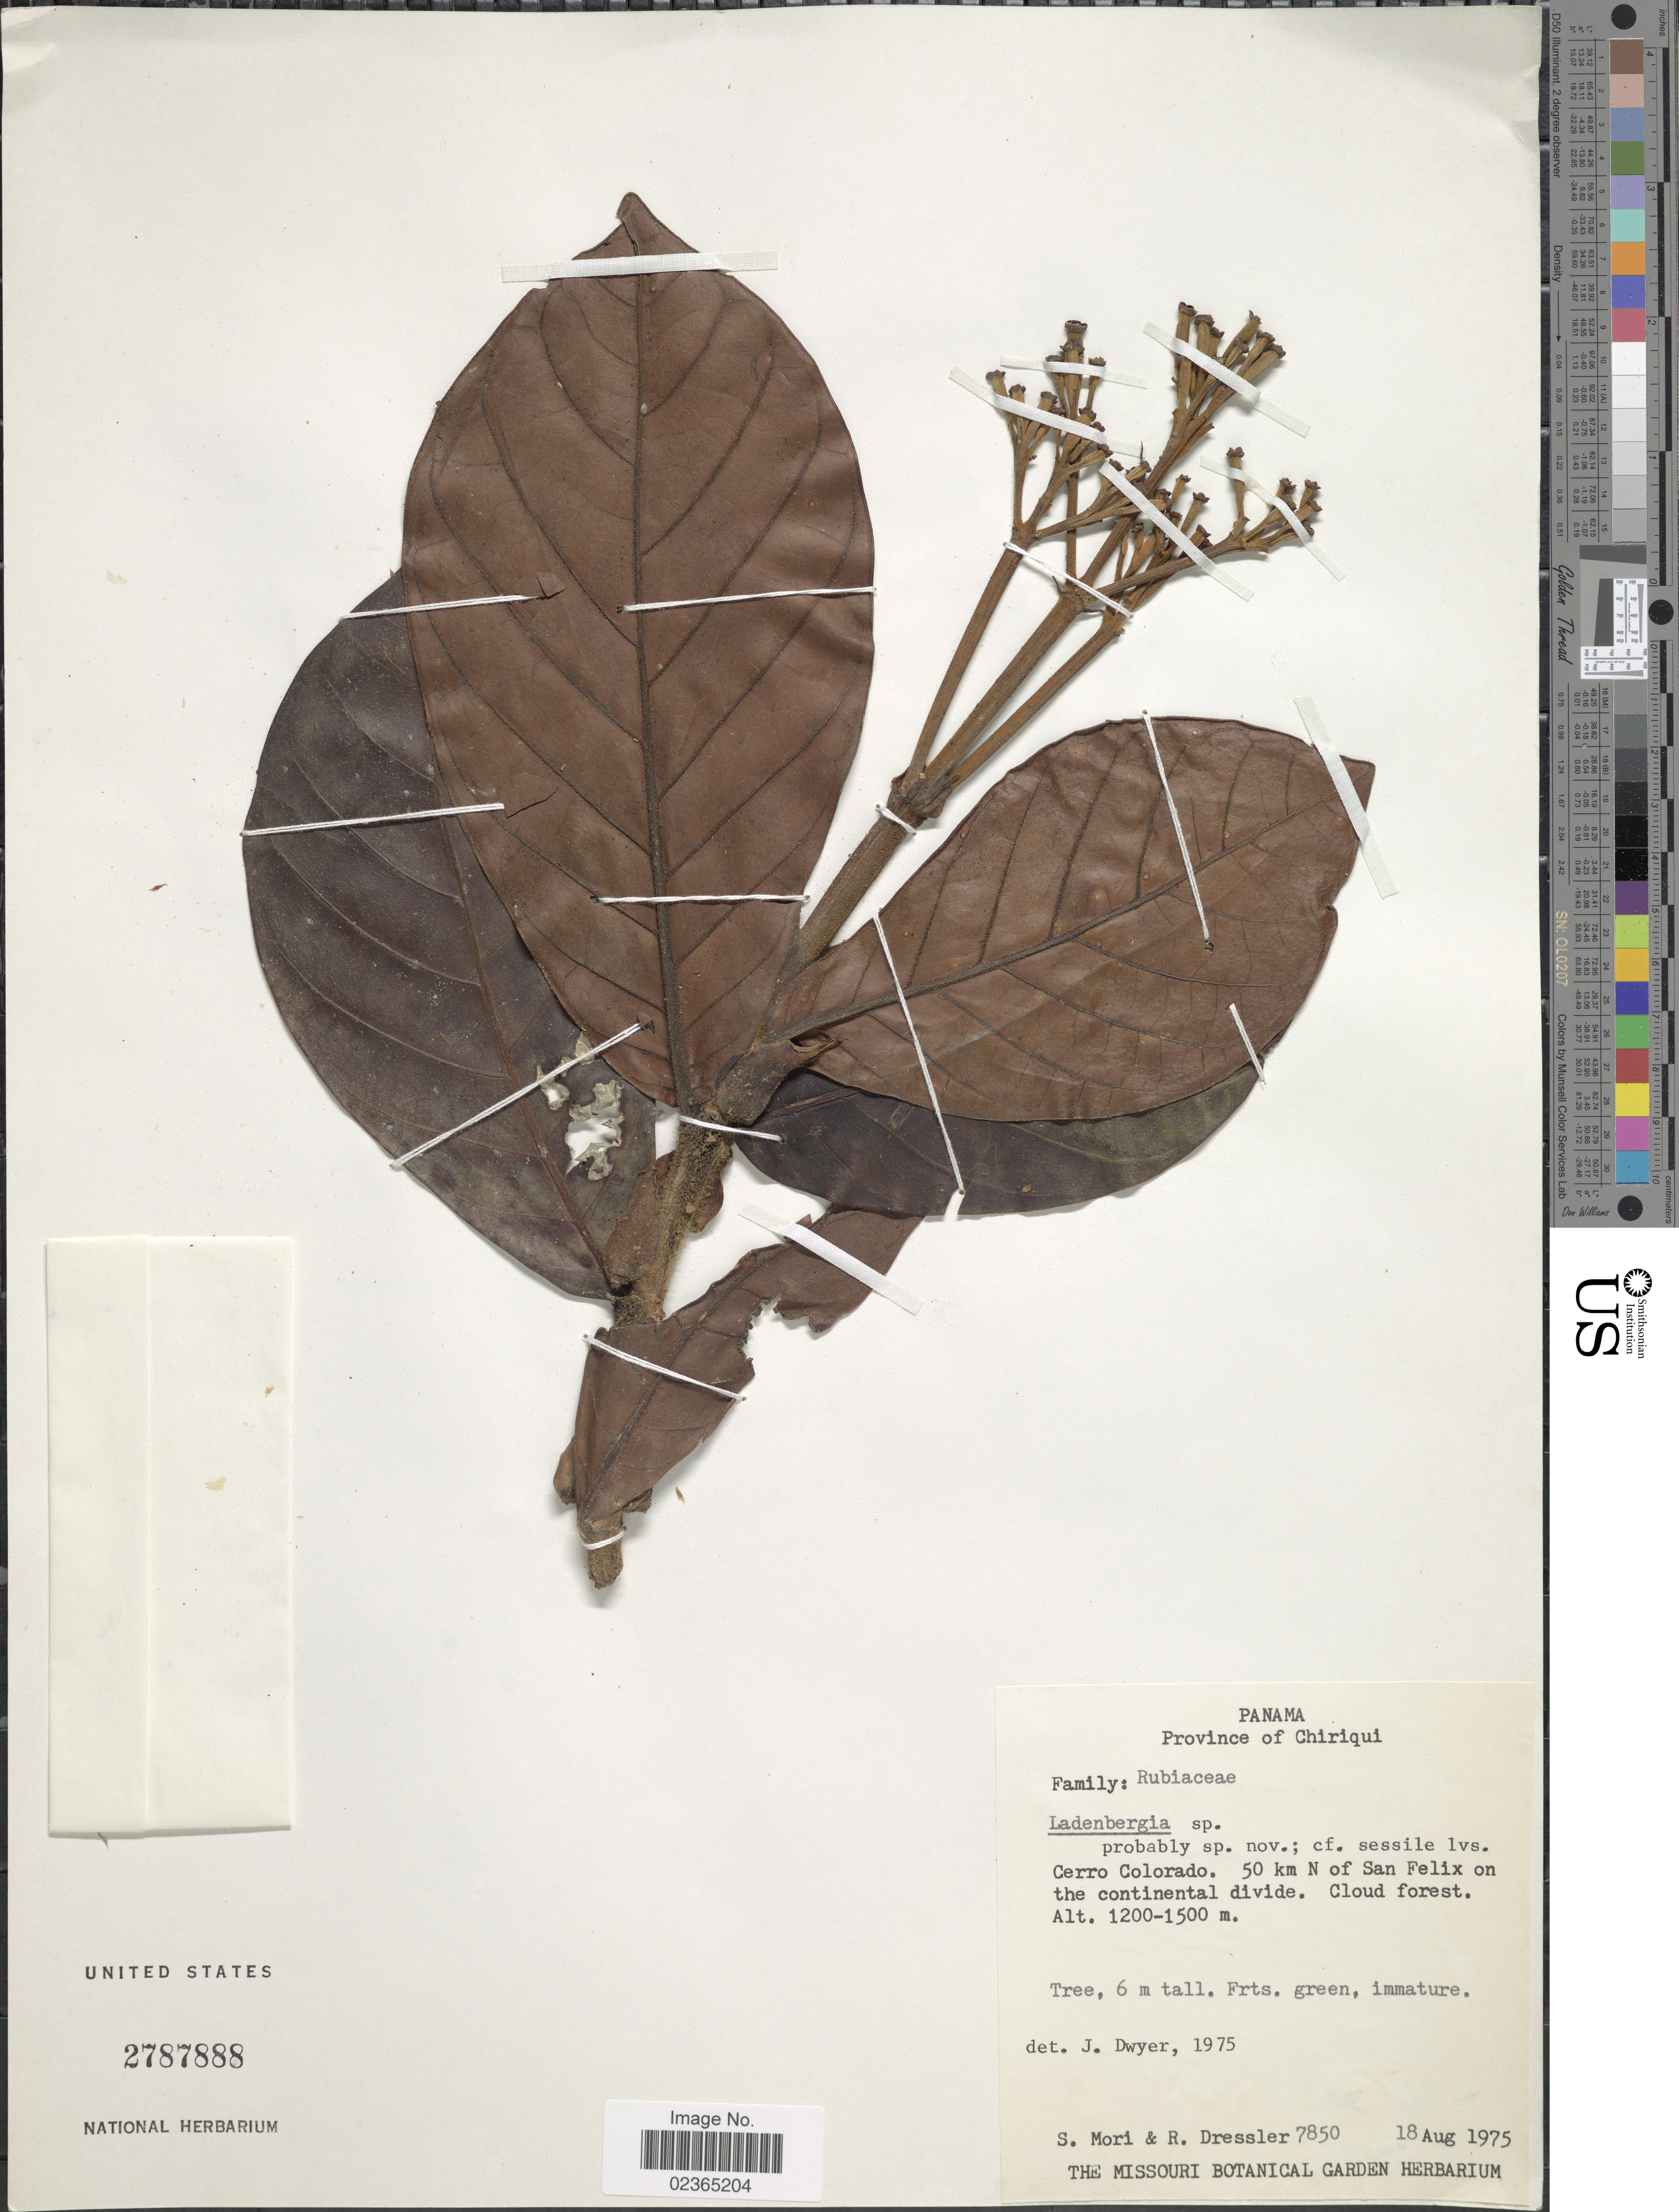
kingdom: Plantae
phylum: Tracheophyta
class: Magnoliopsida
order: Gentianales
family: Rubiaceae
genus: Ladenbergia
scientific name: Ladenbergia sp.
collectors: S. Mori & R. Dressler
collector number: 7850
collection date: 1975-08-18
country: Panama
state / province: Chiriqui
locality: Cerro Colorado. 50 km N of San Felix on the continental divide.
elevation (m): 1200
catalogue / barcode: US 2787888